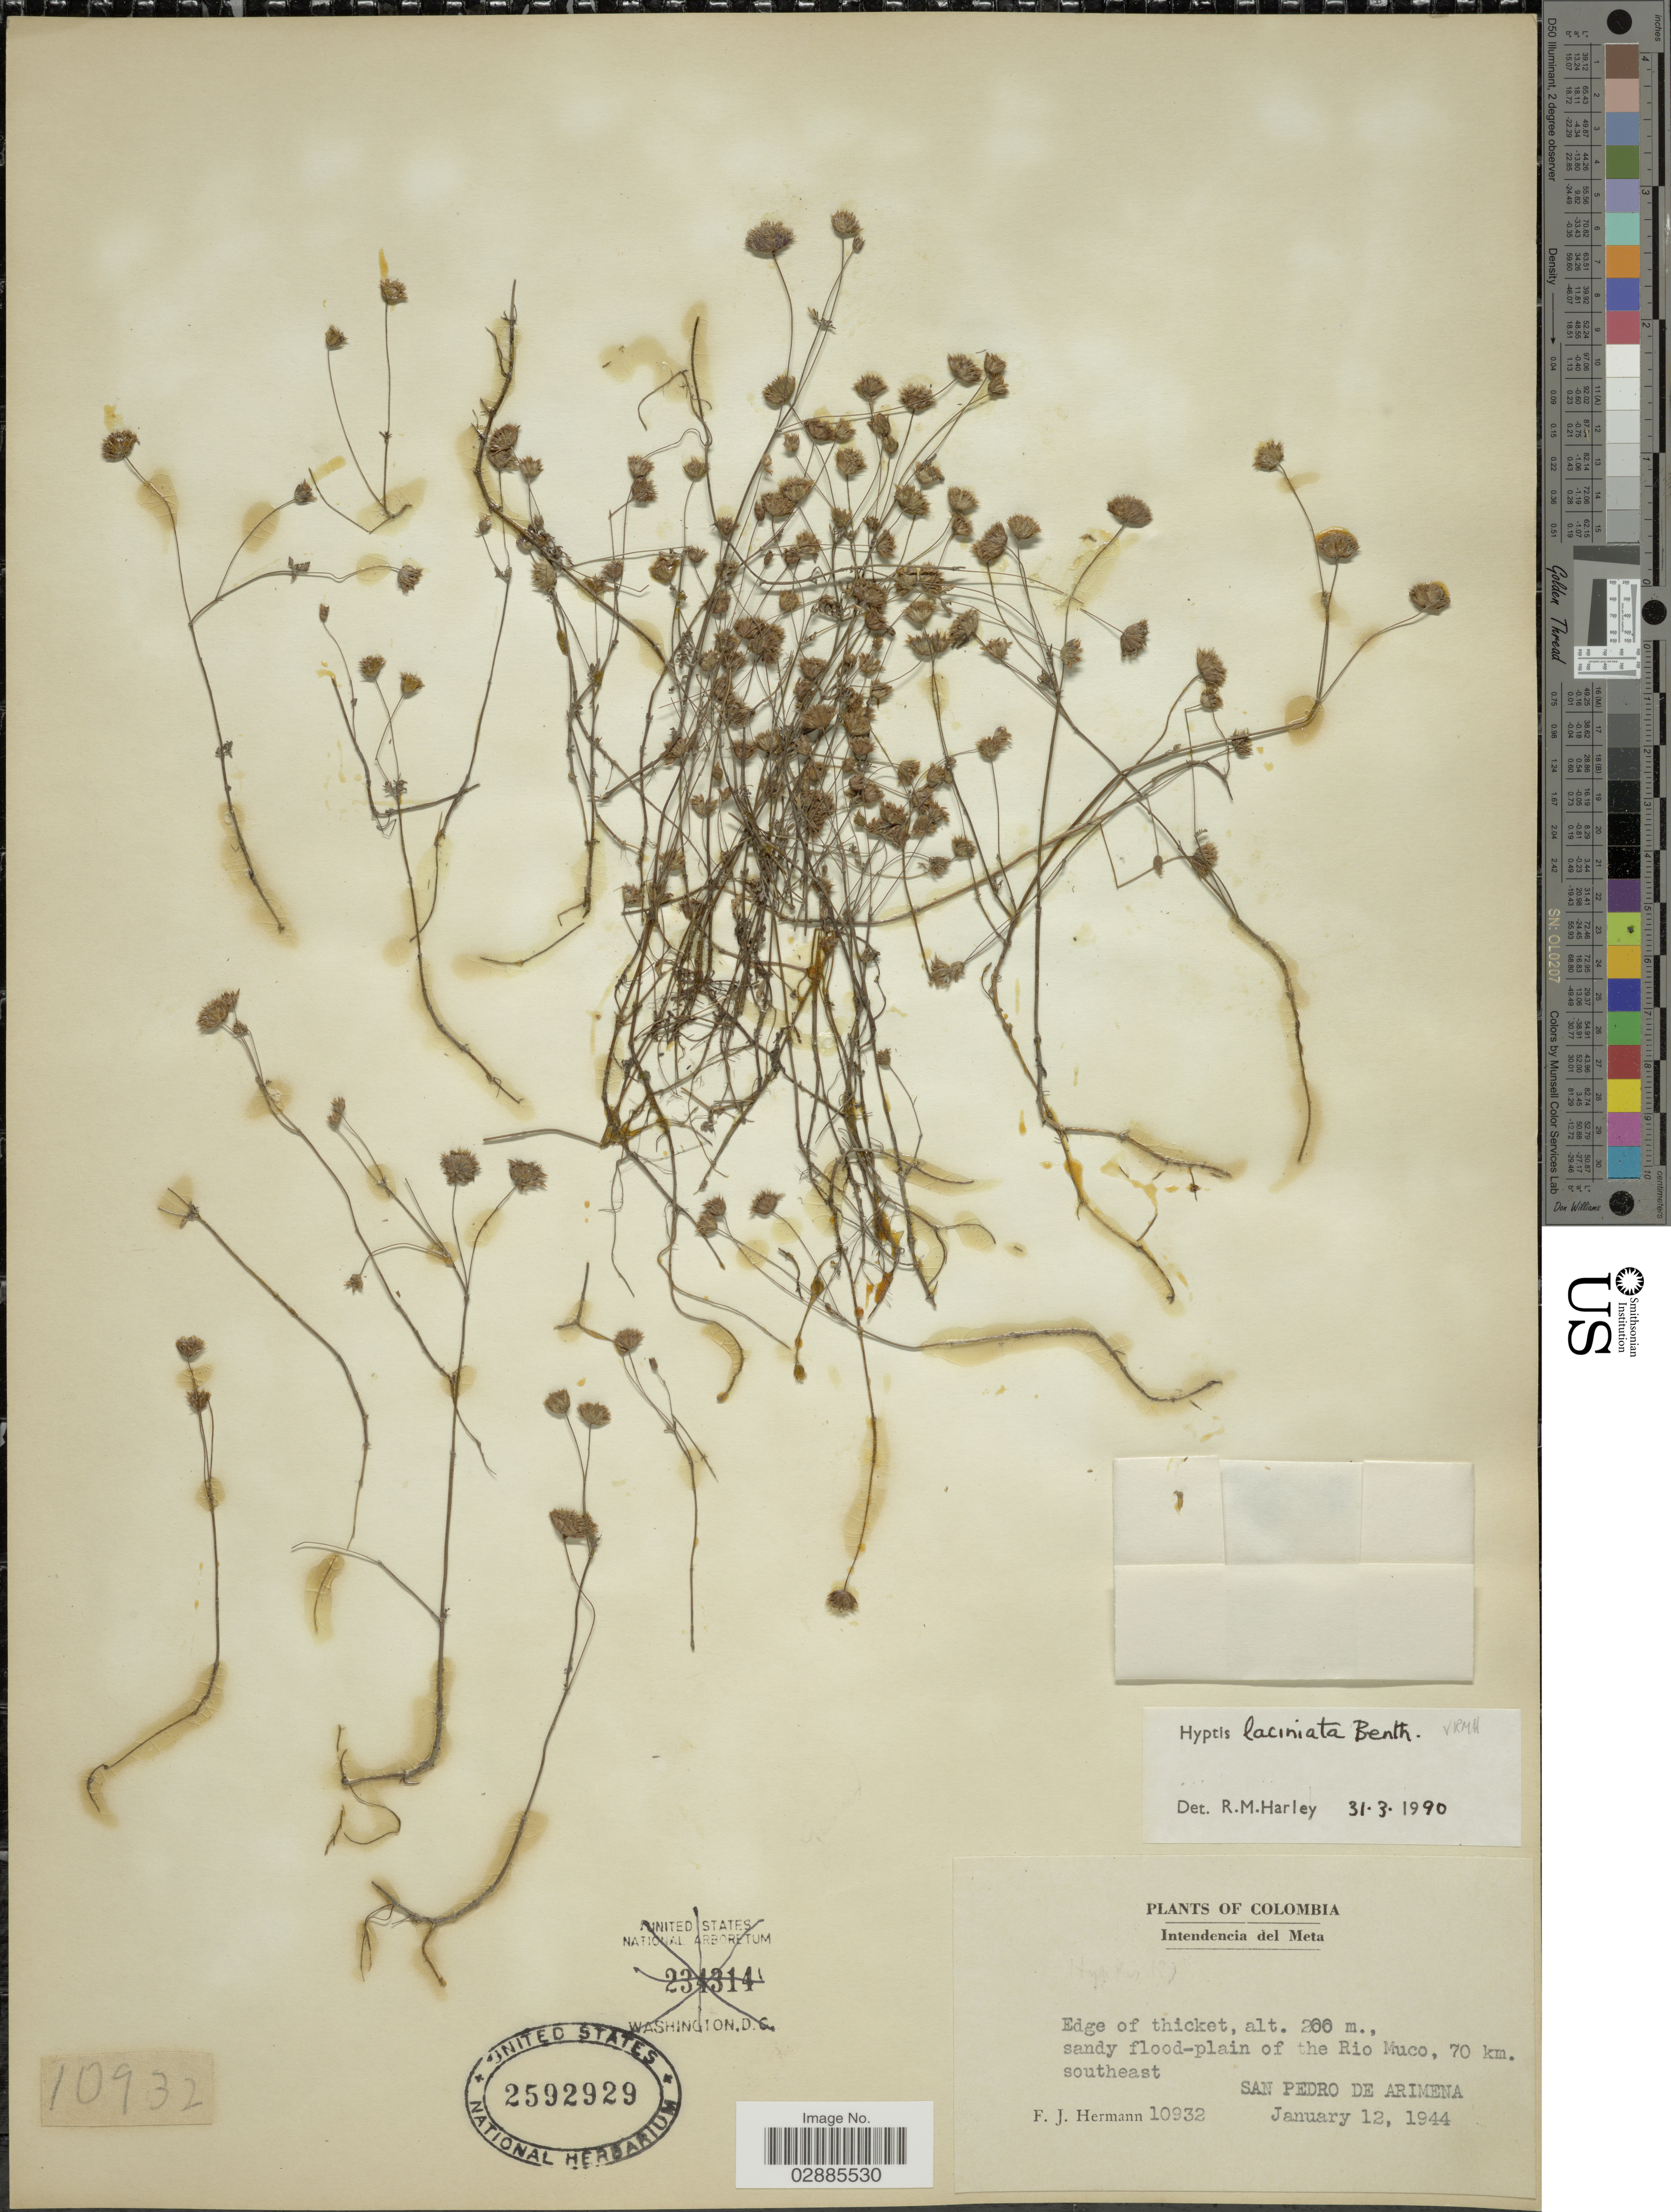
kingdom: Plantae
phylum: Tracheophyta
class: Magnoliopsida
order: Lamiales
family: Lamiaceae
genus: Hyptis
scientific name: Hyptis laciniata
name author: Benth.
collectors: F. J. Hermann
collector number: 10932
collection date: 1944-01-12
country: Colombia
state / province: Meta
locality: Intendencia del Meta. Flood-plain of the Rio Muco, 70 km. southeast San Pedro de Arimena.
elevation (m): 200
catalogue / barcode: US 2592929